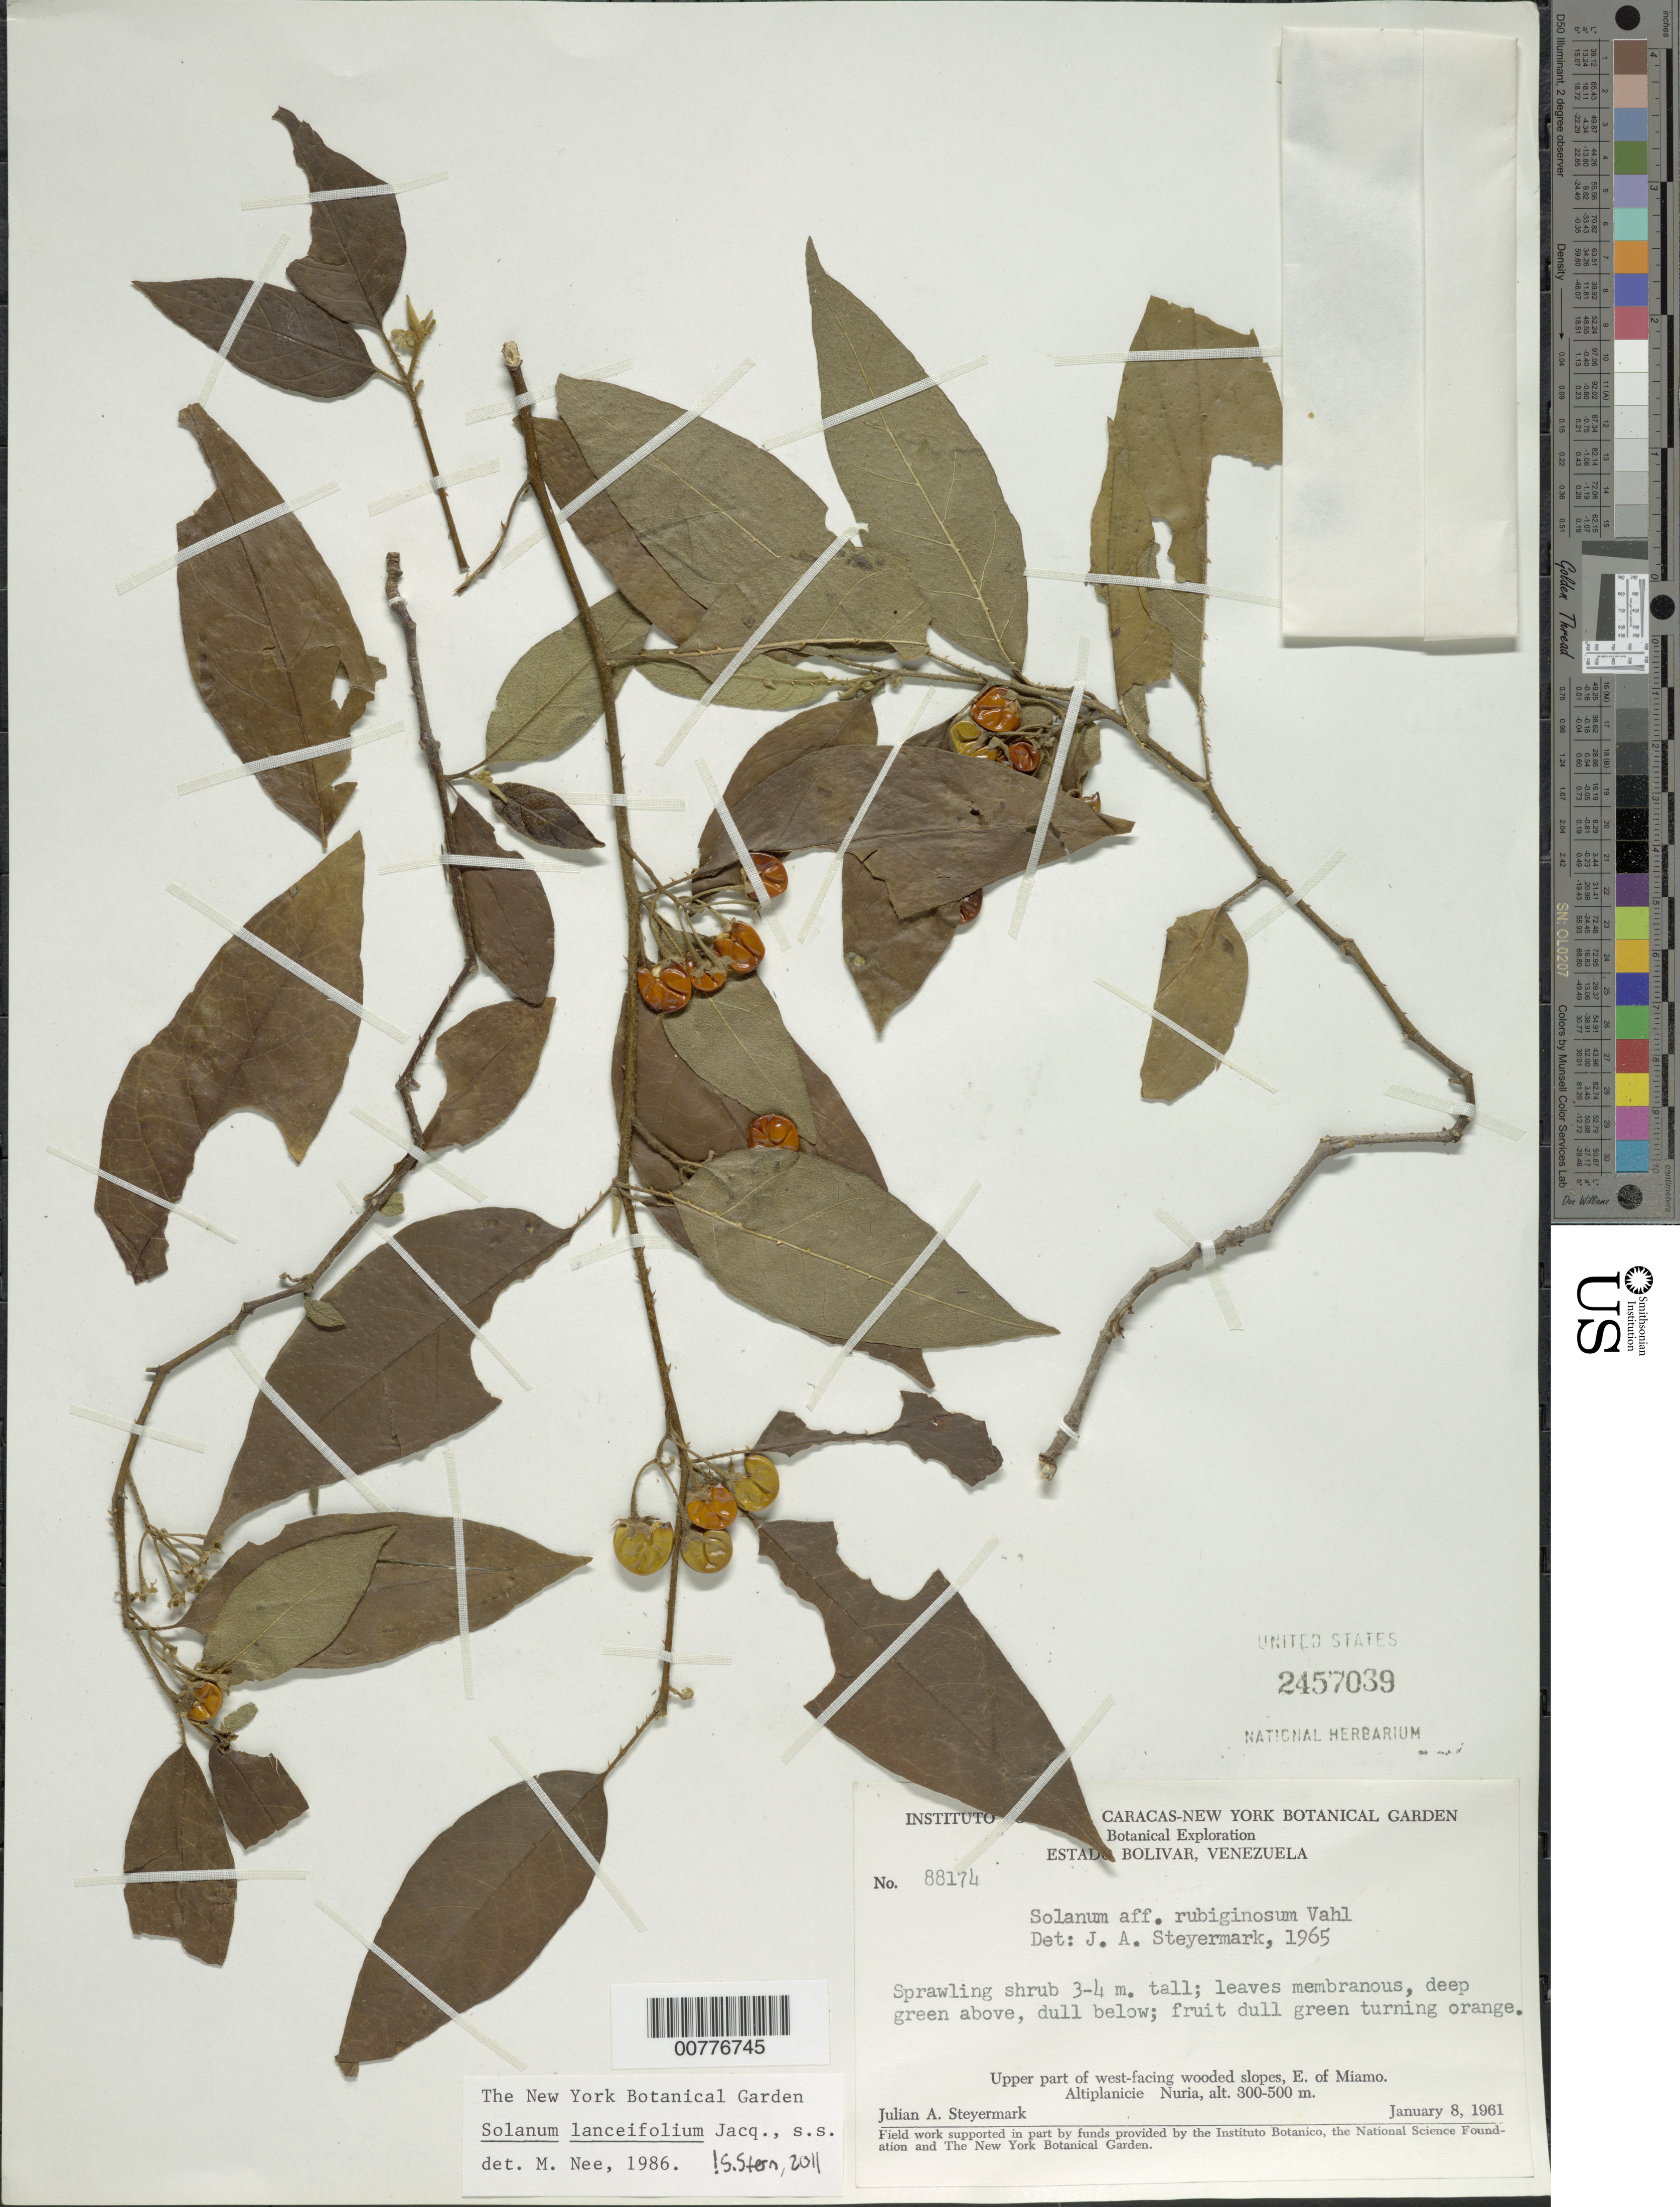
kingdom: Plantae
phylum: Tracheophyta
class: Magnoliopsida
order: Solanales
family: Solanaceae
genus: Solanum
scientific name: Solanum lanceifolium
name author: Jacq.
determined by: Nee, Michael H.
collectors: J. Steyermark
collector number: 88174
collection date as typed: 1 Jan 1961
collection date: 1961-01-01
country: Venezuela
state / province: Bolívar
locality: Altiplanicie de Nuria: E of Miamo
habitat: Upper part of W-facing wooded slopes.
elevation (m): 300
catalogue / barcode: US 2457039